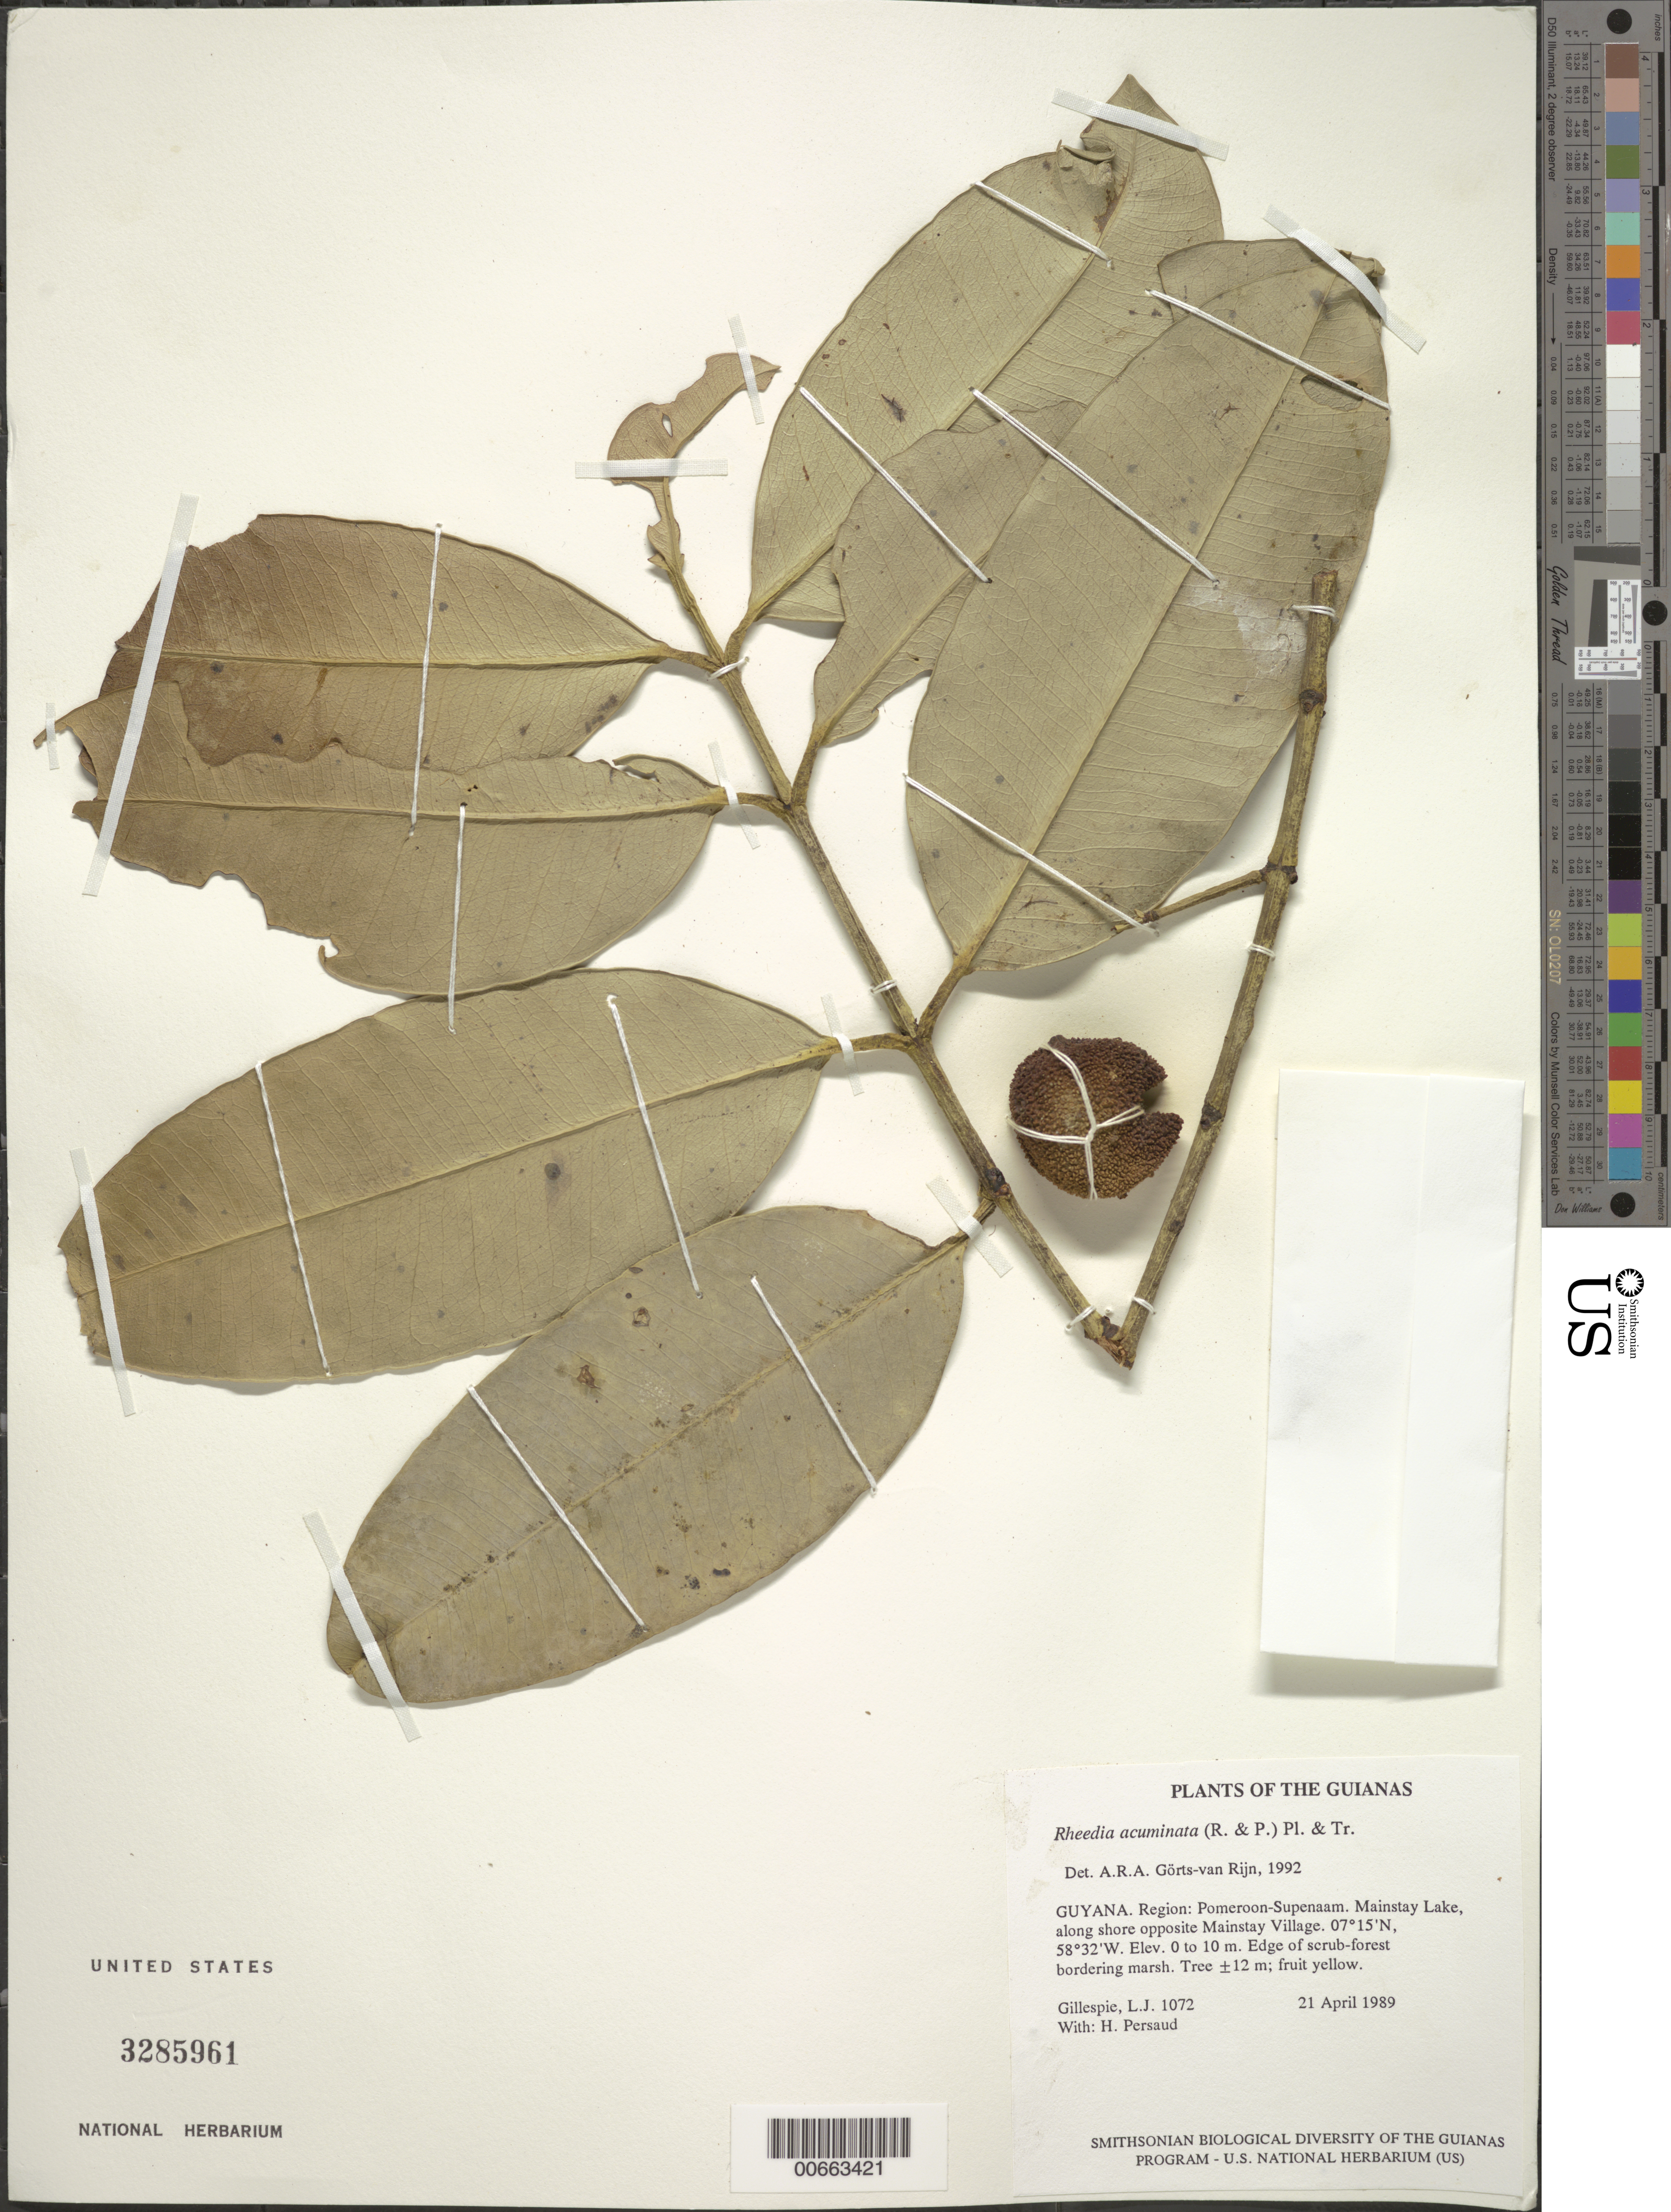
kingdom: Plantae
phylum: Tracheophyta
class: Magnoliopsida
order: Malpighiales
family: Clusiaceae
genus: Garcinia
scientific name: Garcinia madruno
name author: (Kunth) Hammel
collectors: L. J. Gillespie & H. Persaud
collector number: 1072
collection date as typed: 21 April 1989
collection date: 1989-04-21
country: Guyana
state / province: Pomeroon-Supenaam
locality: Mainstay Lake, along shore opposite Mainstay Village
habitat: Edge of scrub-forest bordering marsh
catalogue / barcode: US 3285961